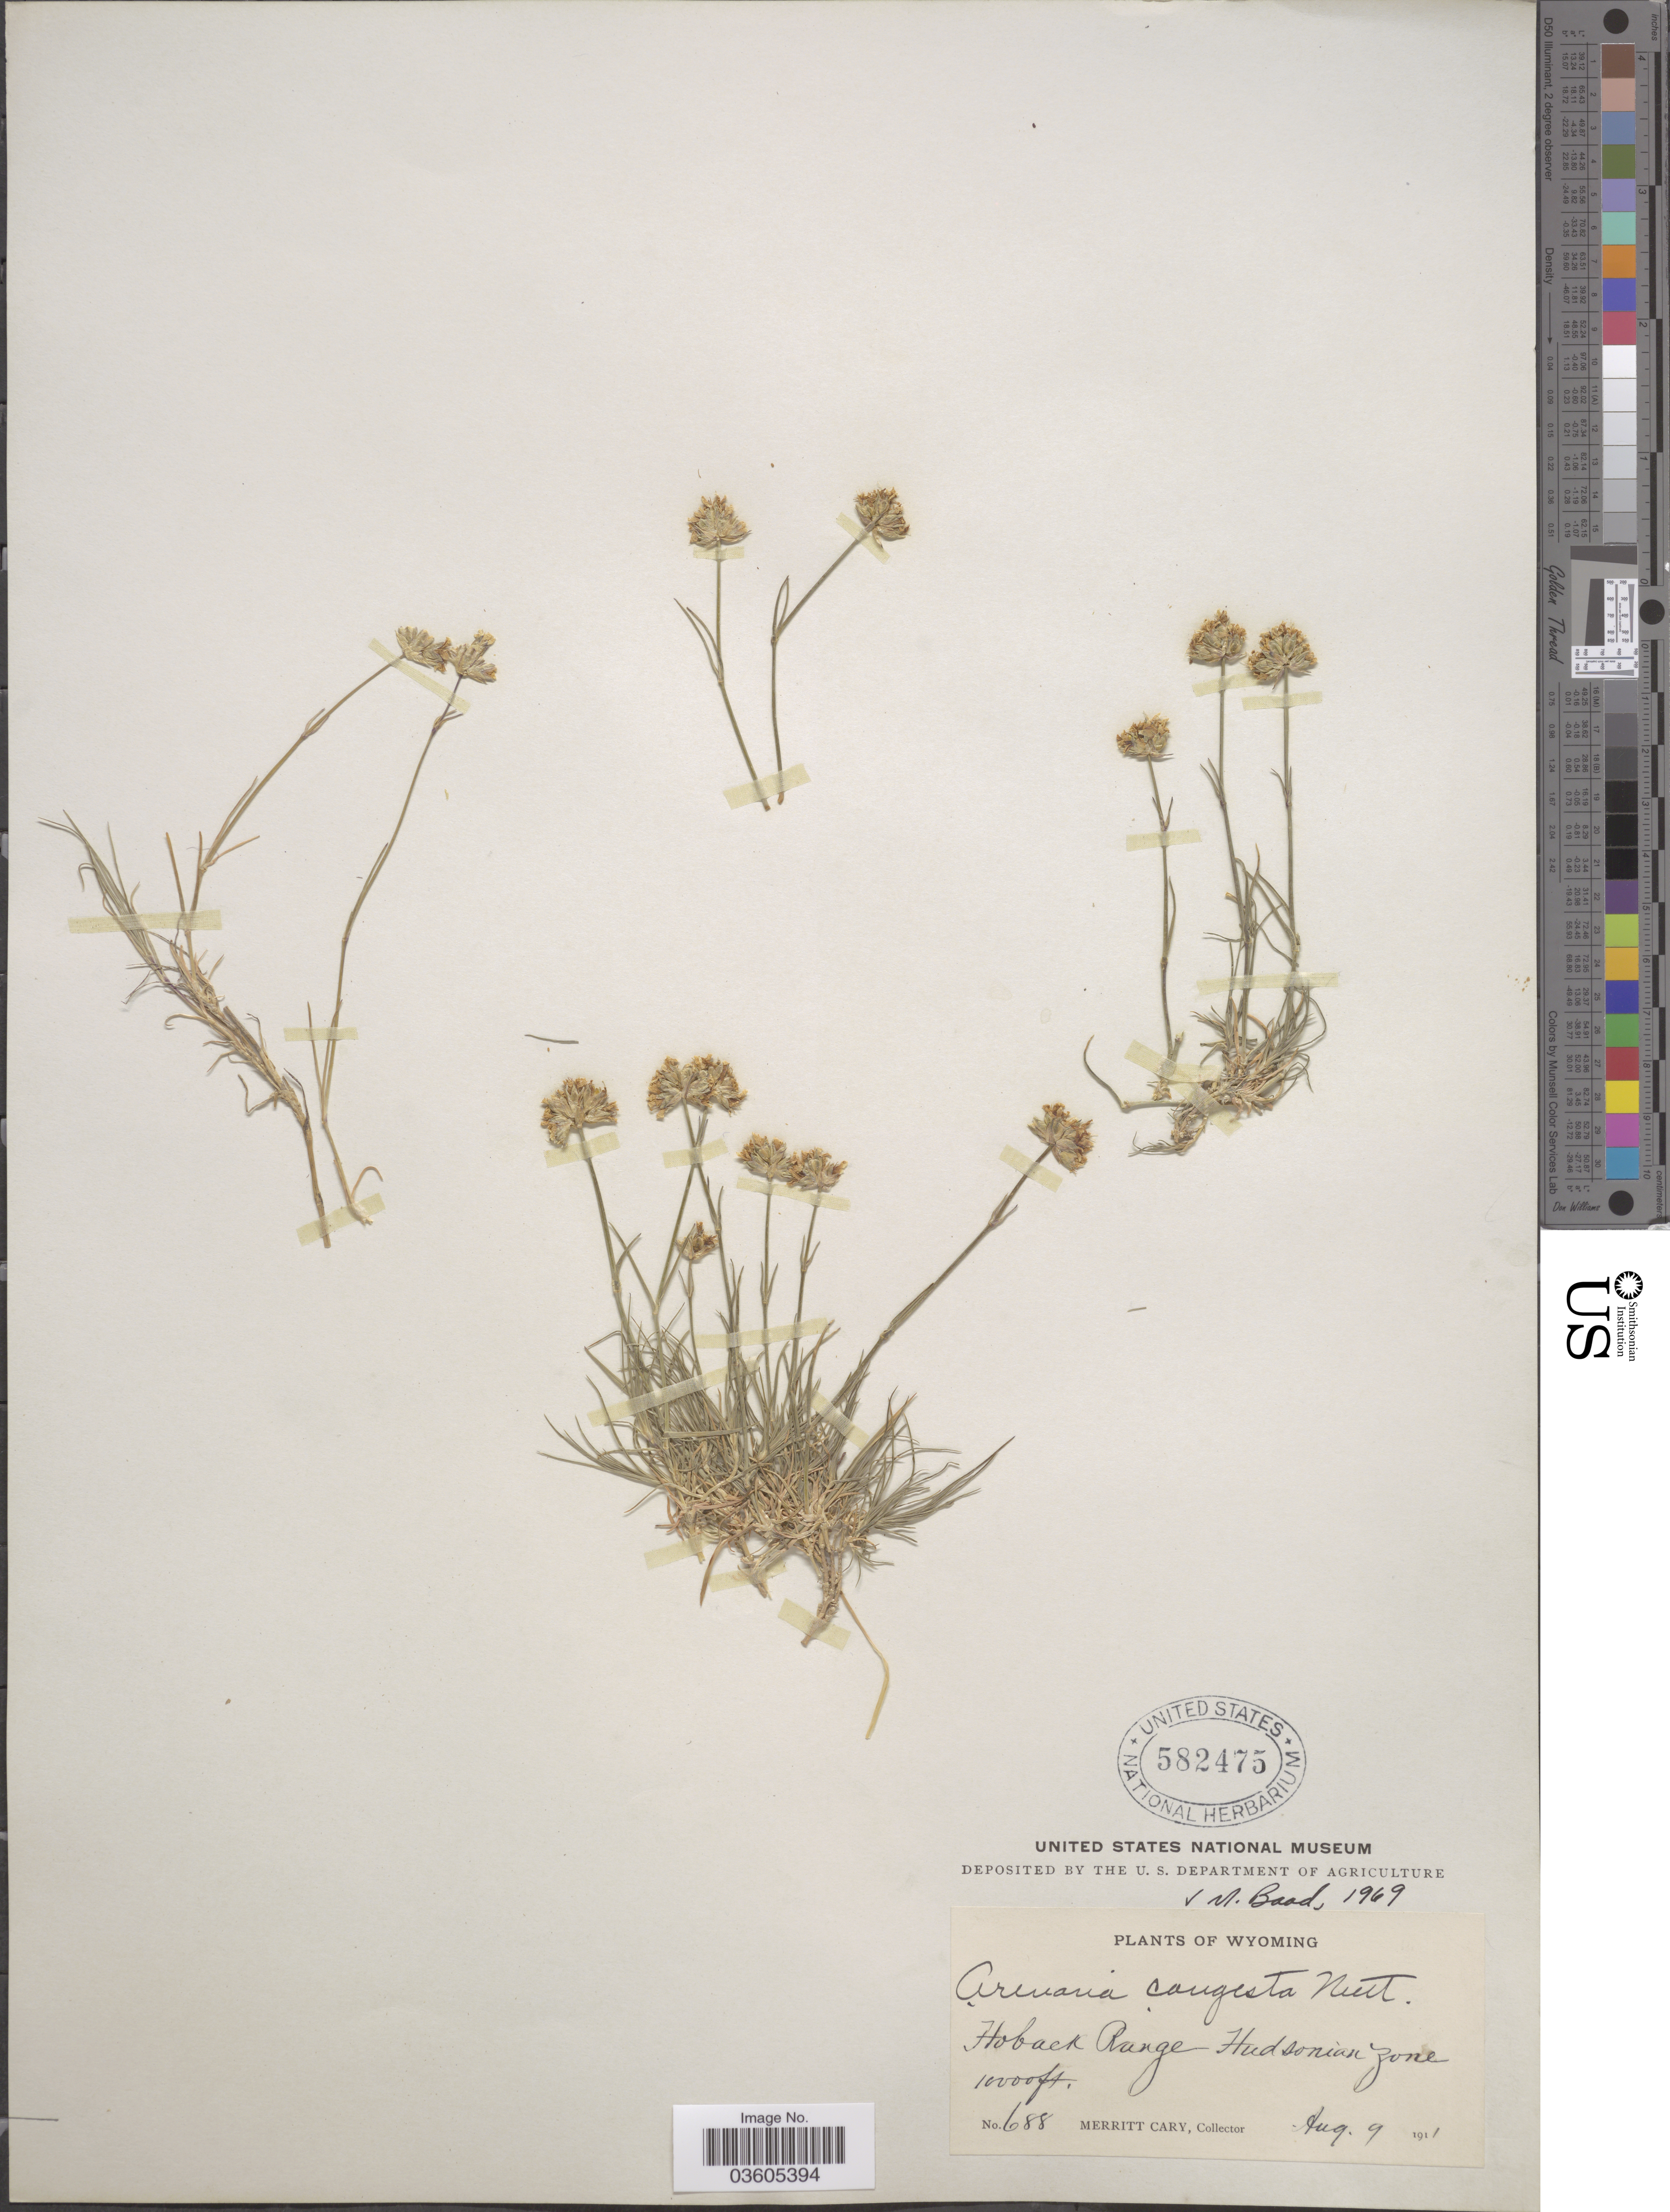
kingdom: Plantae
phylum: Tracheophyta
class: Magnoliopsida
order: Caryophyllales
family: Caryophyllaceae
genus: Eremogone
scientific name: Eremogone congesta var. congesta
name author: (Nutt.) Ikonn.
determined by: Strong, Mark T., (BOT), Smithsonian Institution - National Museum of Natural History (UNITED STATES)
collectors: M. Cary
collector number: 688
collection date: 1911-08-09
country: United States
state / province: Wyoming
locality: Hoback Range, Hudsonian Zone.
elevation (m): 3048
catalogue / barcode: US 582475